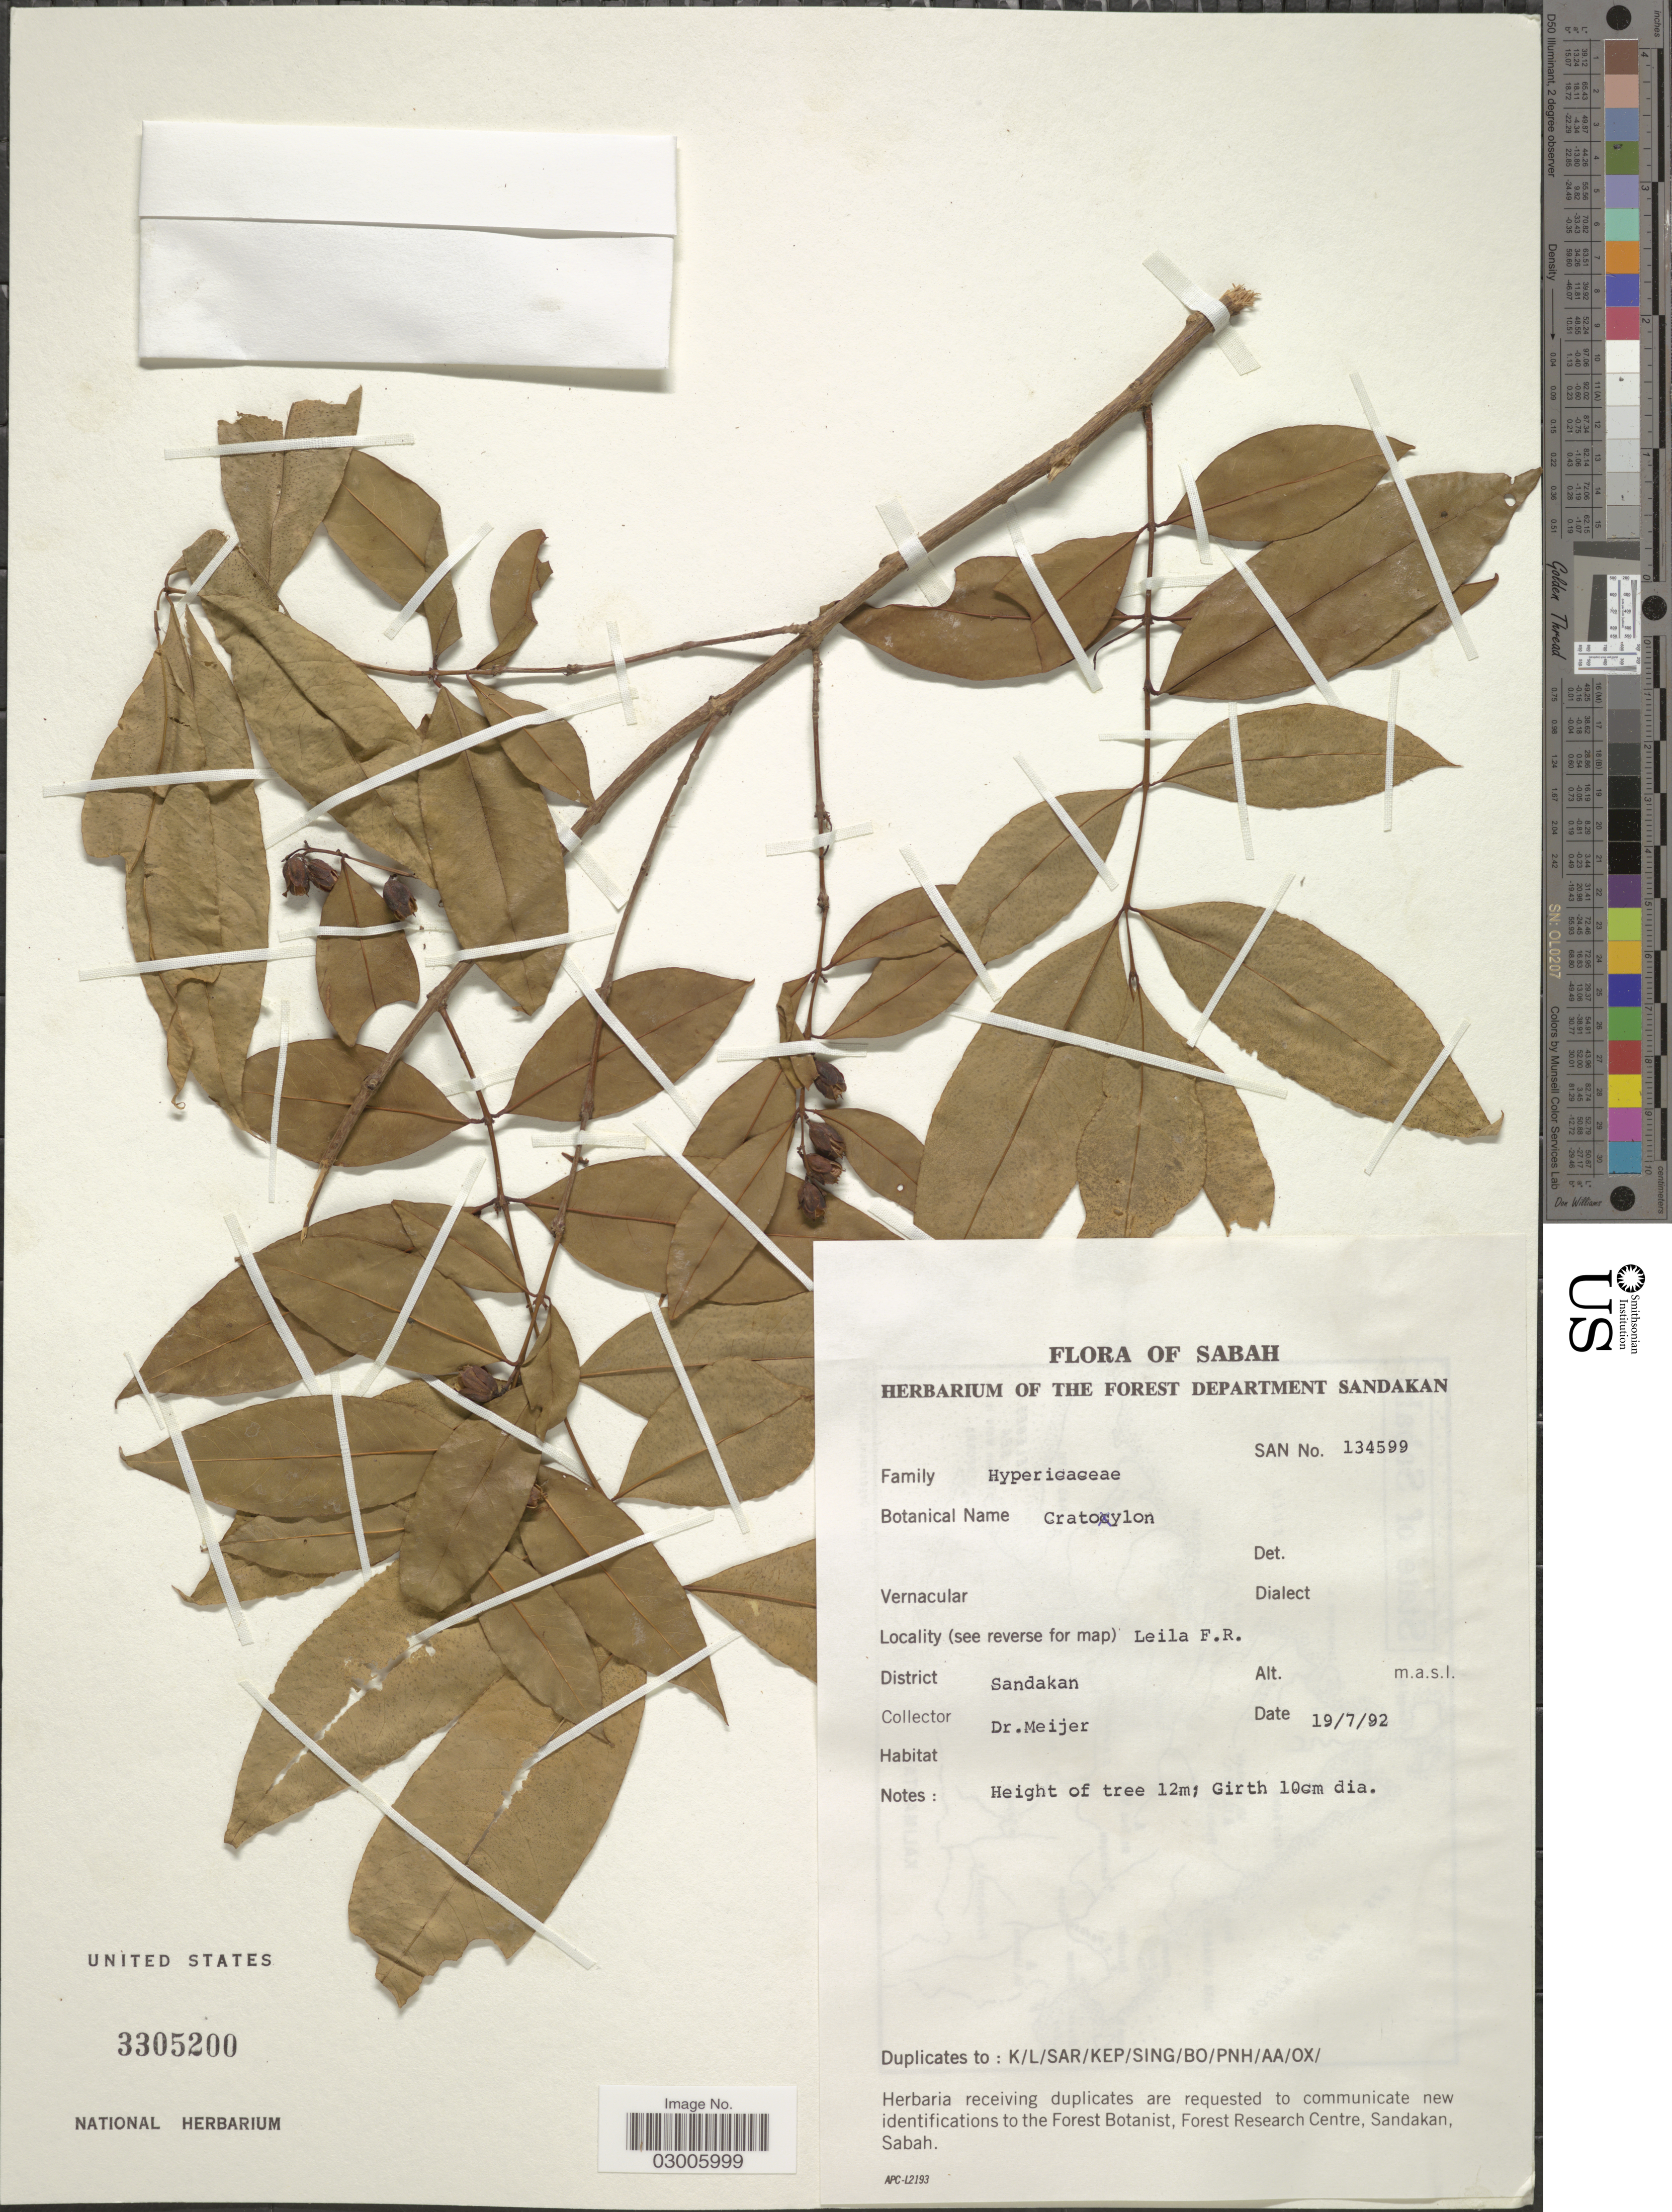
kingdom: Plantae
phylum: Tracheophyta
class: Magnoliopsida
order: Malpighiales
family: Hypericaceae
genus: Cratoxylum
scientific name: Cratoxylum sp.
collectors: -- Meijer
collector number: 134599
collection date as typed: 19/7/92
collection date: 1992-07-19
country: Malaysia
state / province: Sabah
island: Borneo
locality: (see reverse for map) Leila F.R. District Sandakan.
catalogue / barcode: US 3305200